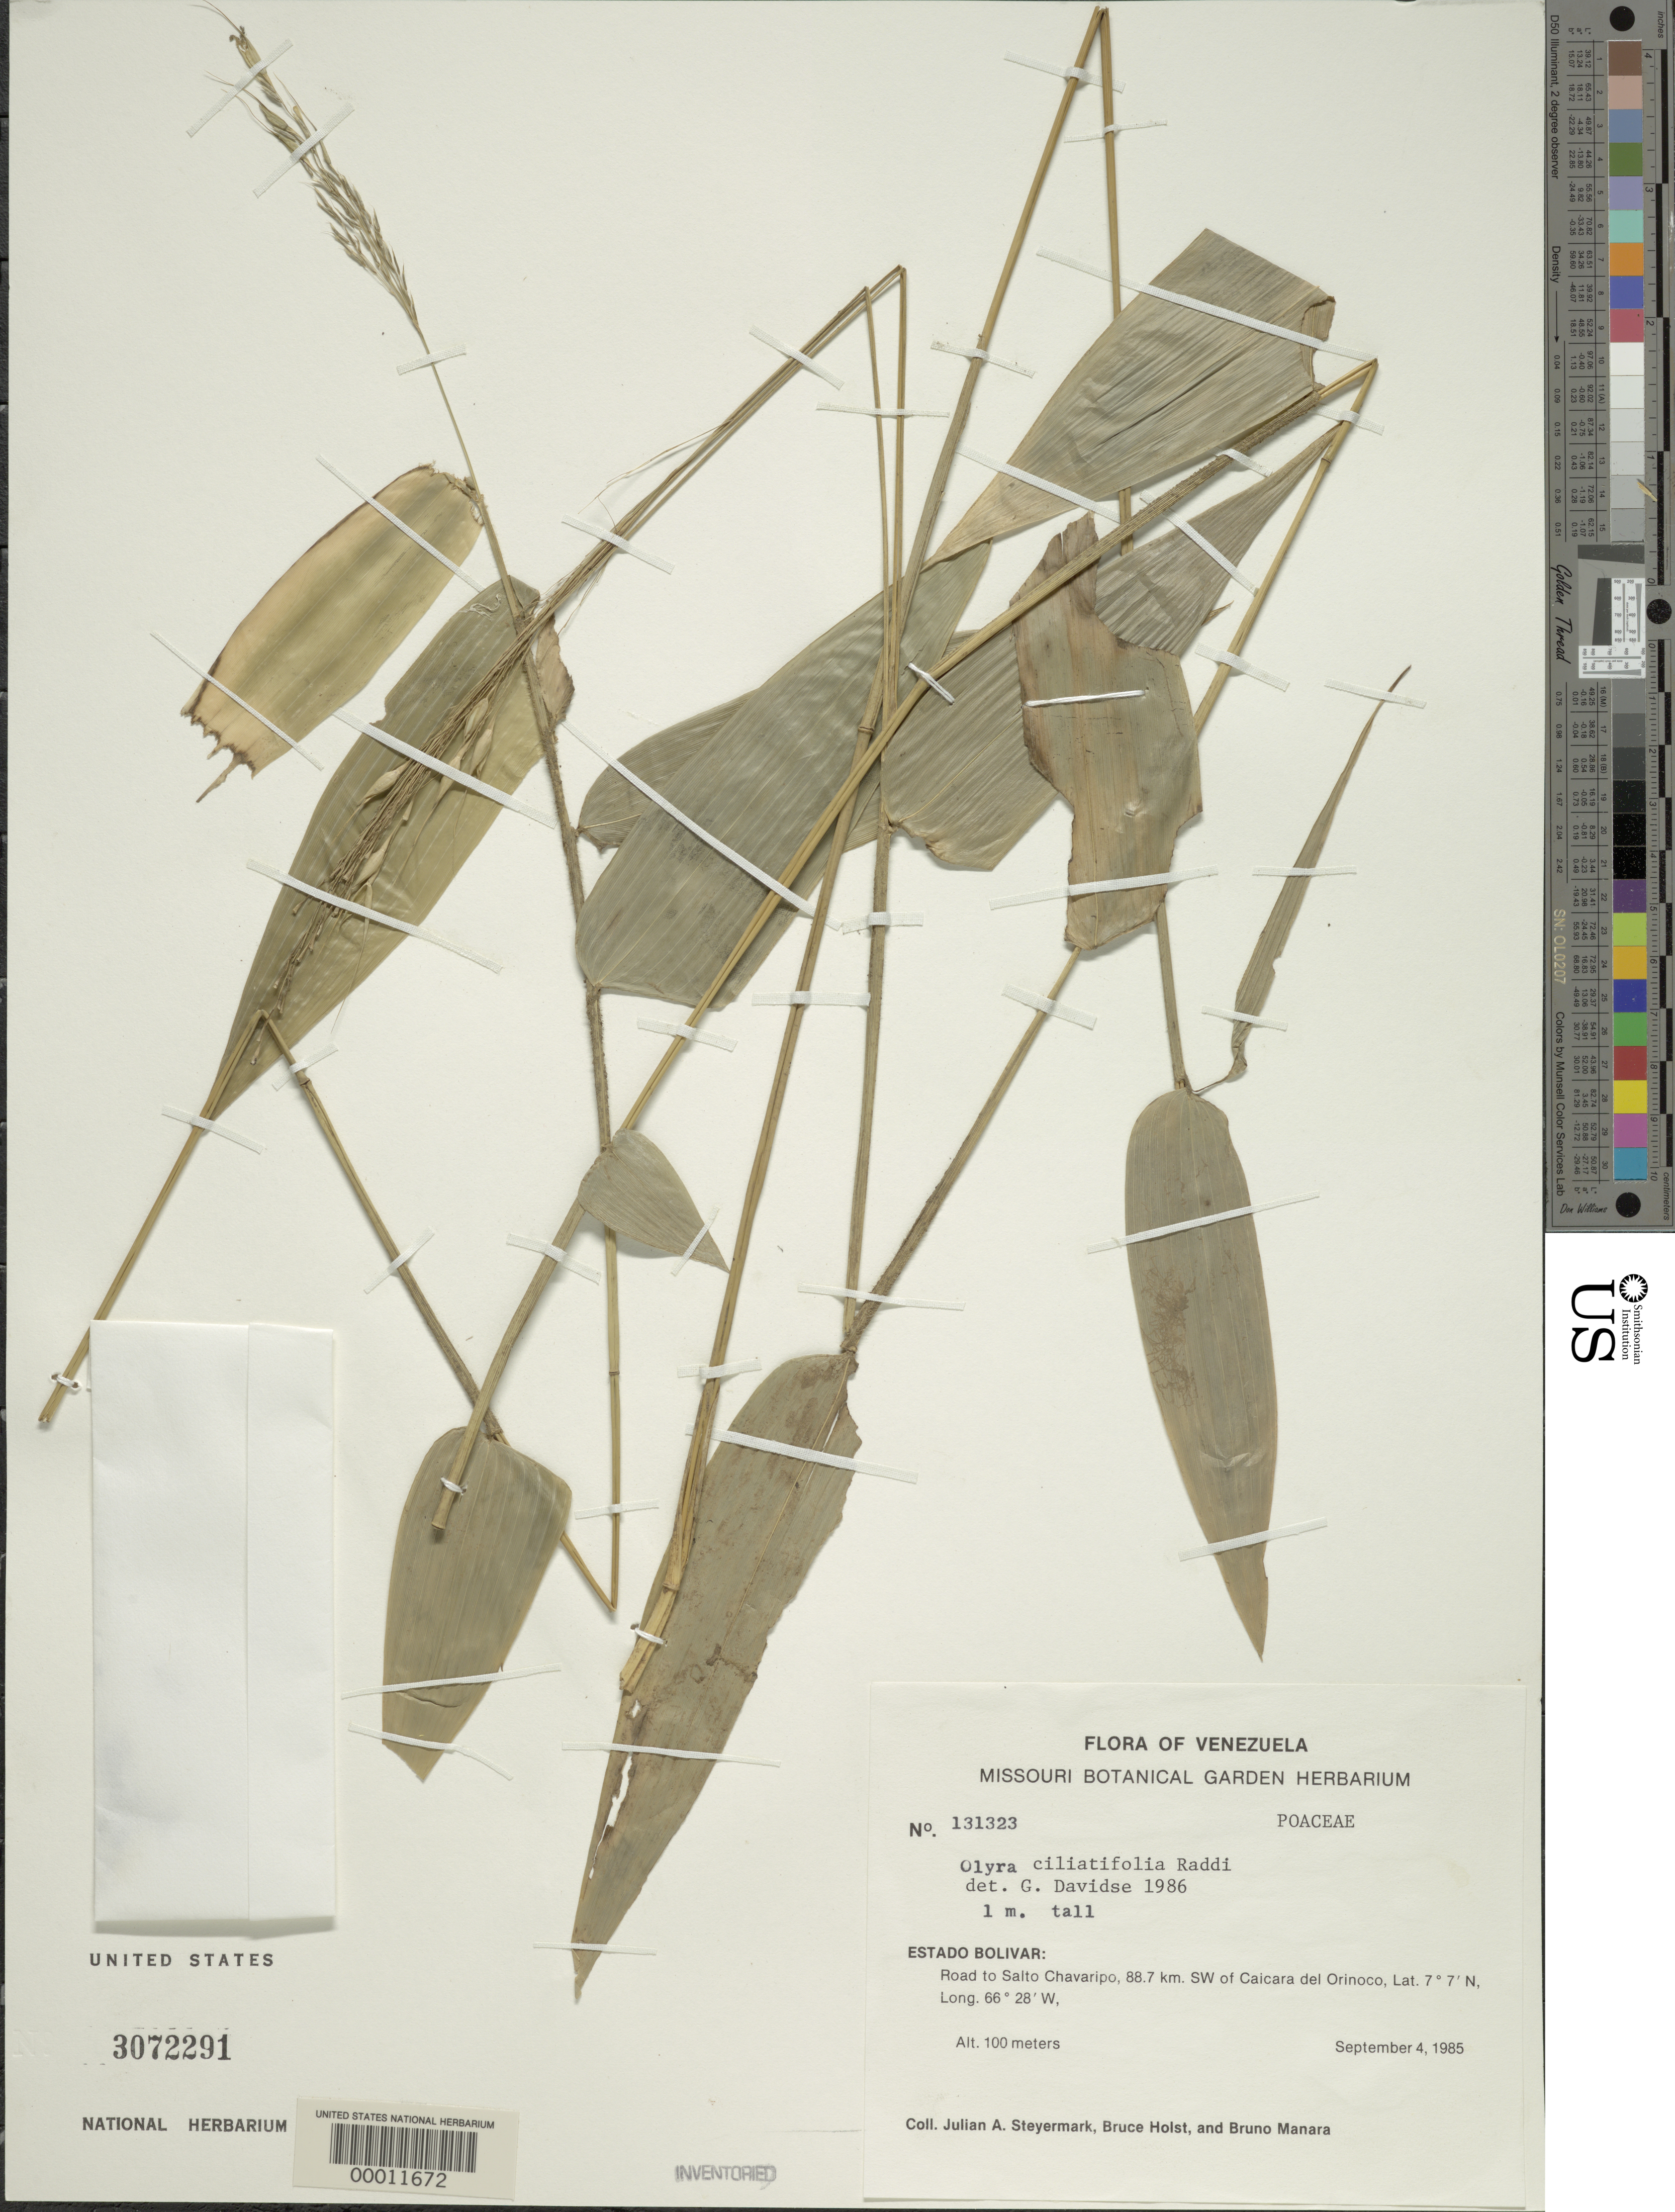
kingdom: Plantae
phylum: Tracheophyta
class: Liliopsida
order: Poales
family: Poaceae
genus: Olyra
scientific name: Olyra ciliatifolia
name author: Raddi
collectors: J. Steyermark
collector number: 131323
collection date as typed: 04 Sep 1985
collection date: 1985-09-04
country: Venezuela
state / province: Bolivar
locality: Salto chavaripo, caicara del orinoco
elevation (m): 100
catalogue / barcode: US 3072291